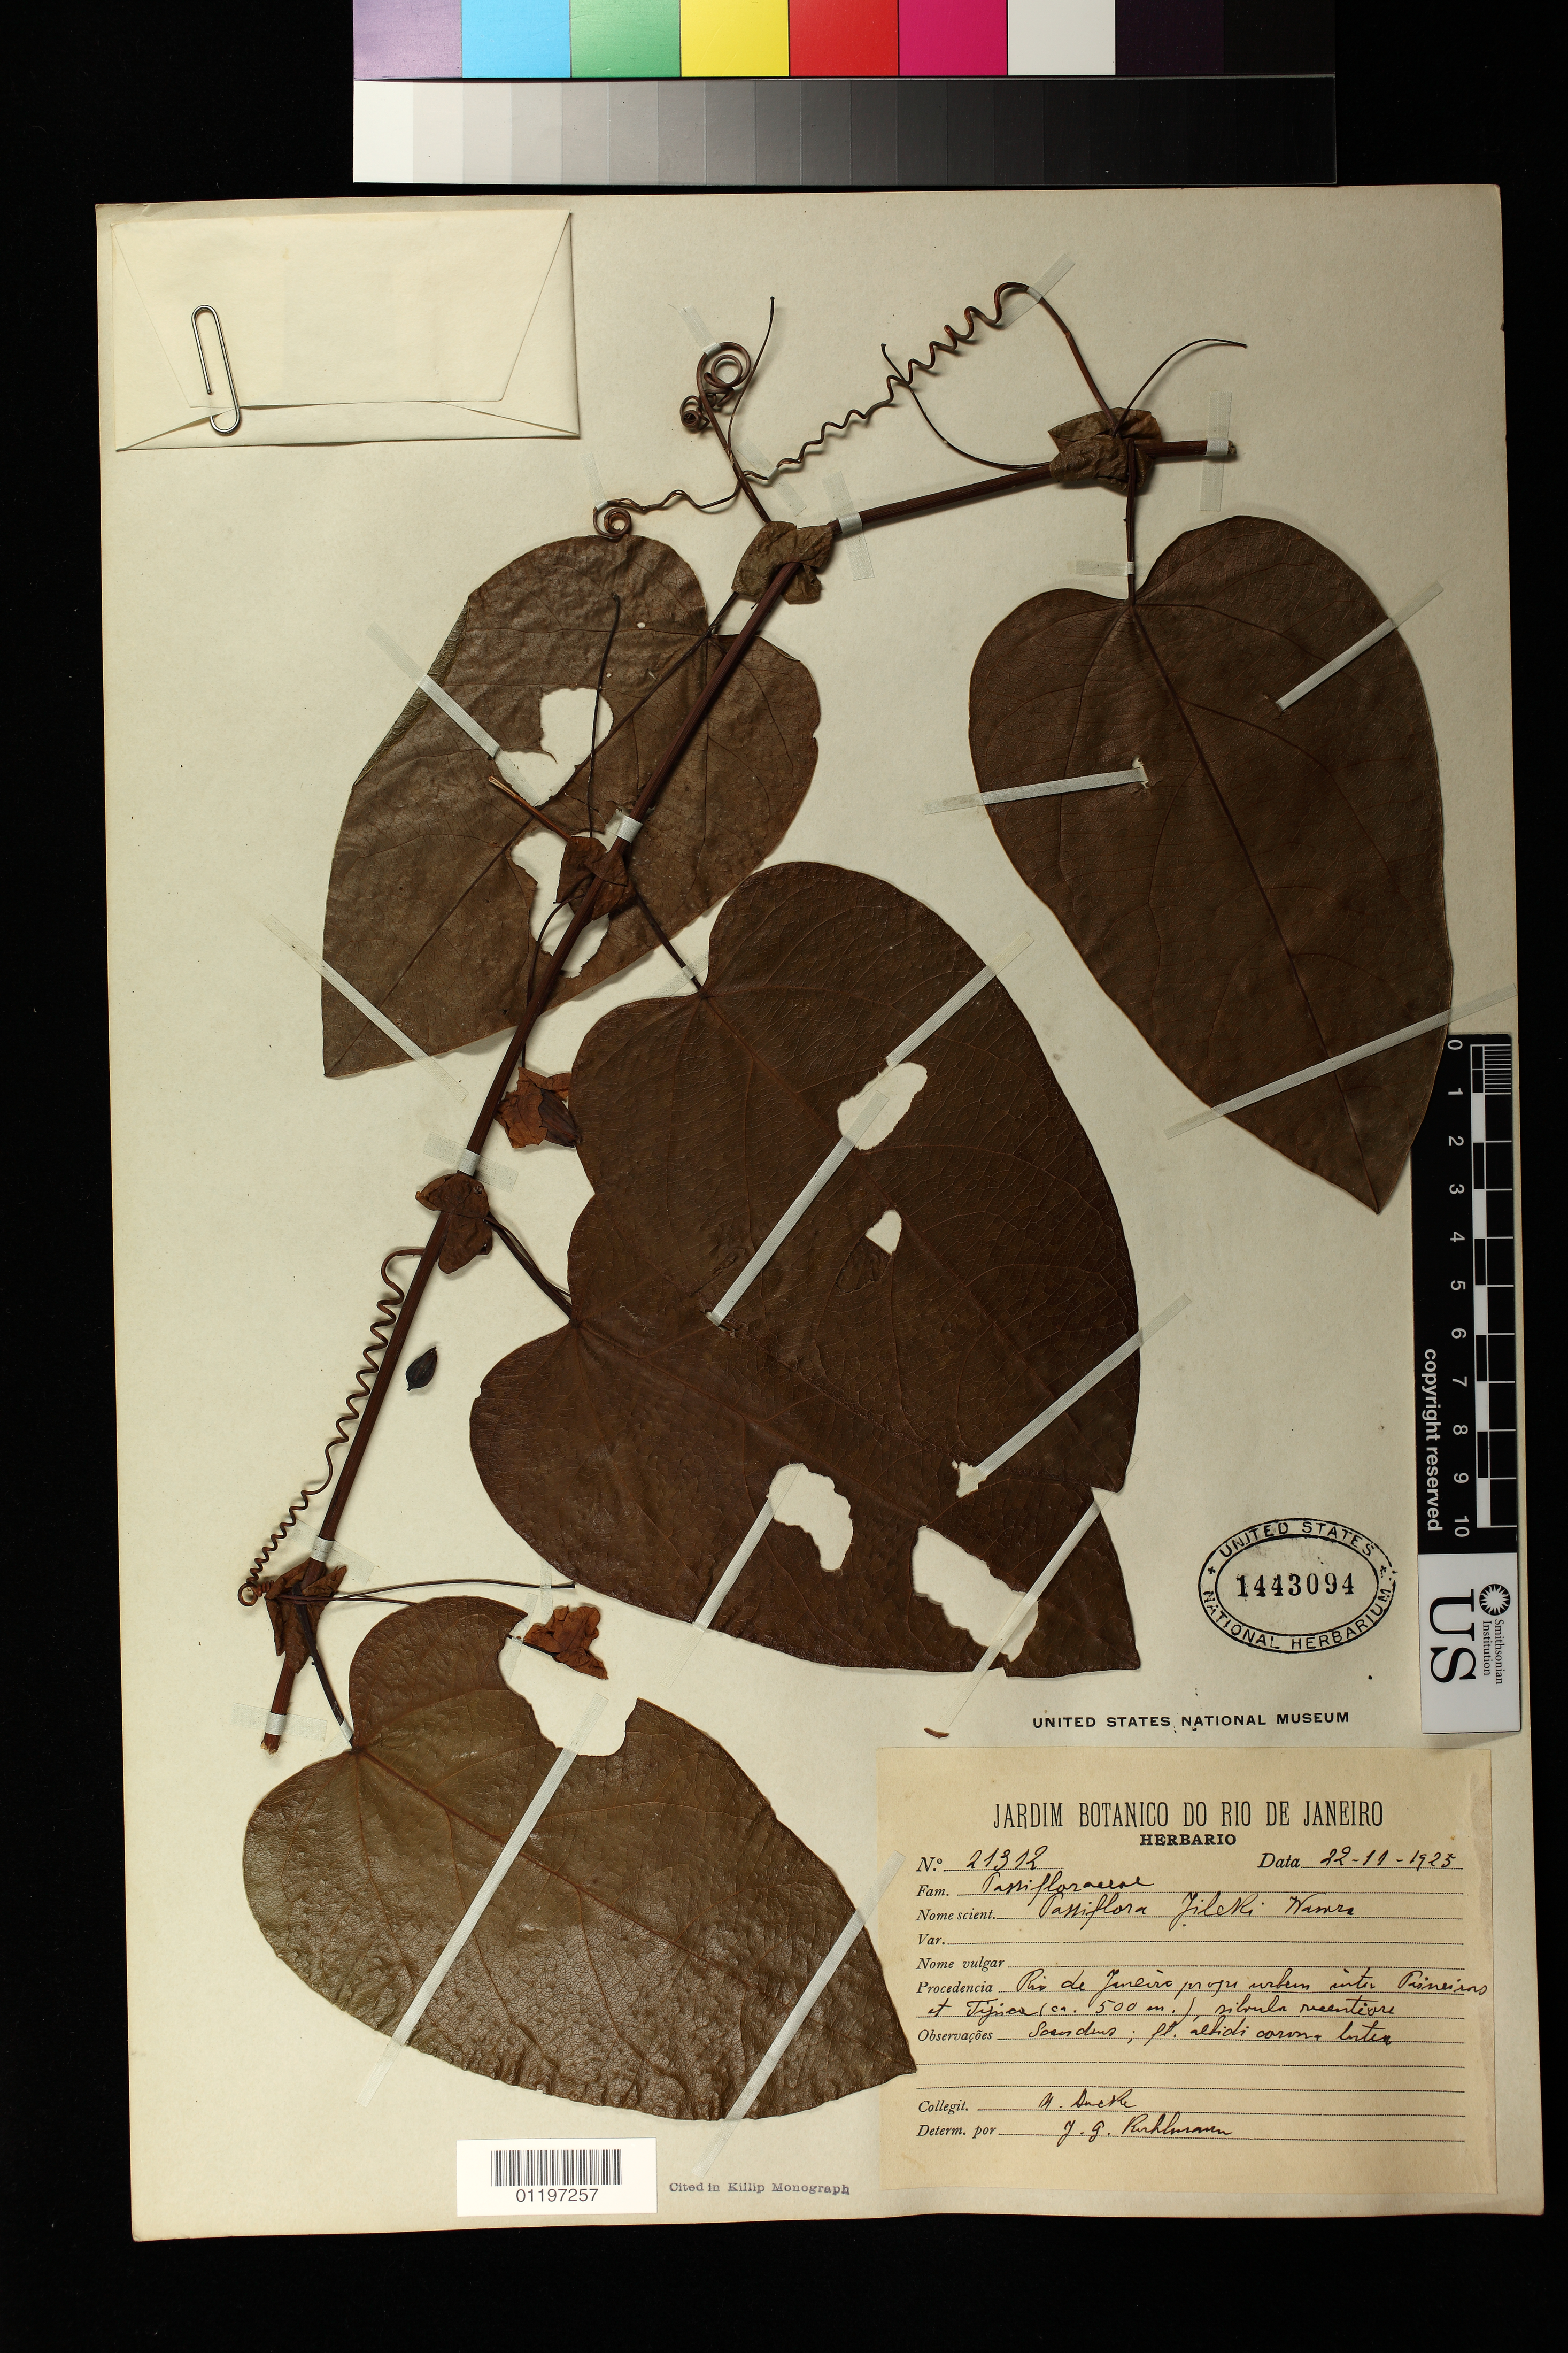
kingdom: Plantae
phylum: Tracheophyta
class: Magnoliopsida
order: Malpighiales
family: Passifloraceae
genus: Passiflora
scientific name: Passiflora jilekii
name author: Wawra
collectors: A. Ducke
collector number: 21312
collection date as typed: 22 Nov 1925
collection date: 1925-11-22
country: Brazil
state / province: Rio de Janeiro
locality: Procedencia: Rio de Janeiro propa urbem inter Paineiras et Tijuca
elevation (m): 500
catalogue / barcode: US 1443094